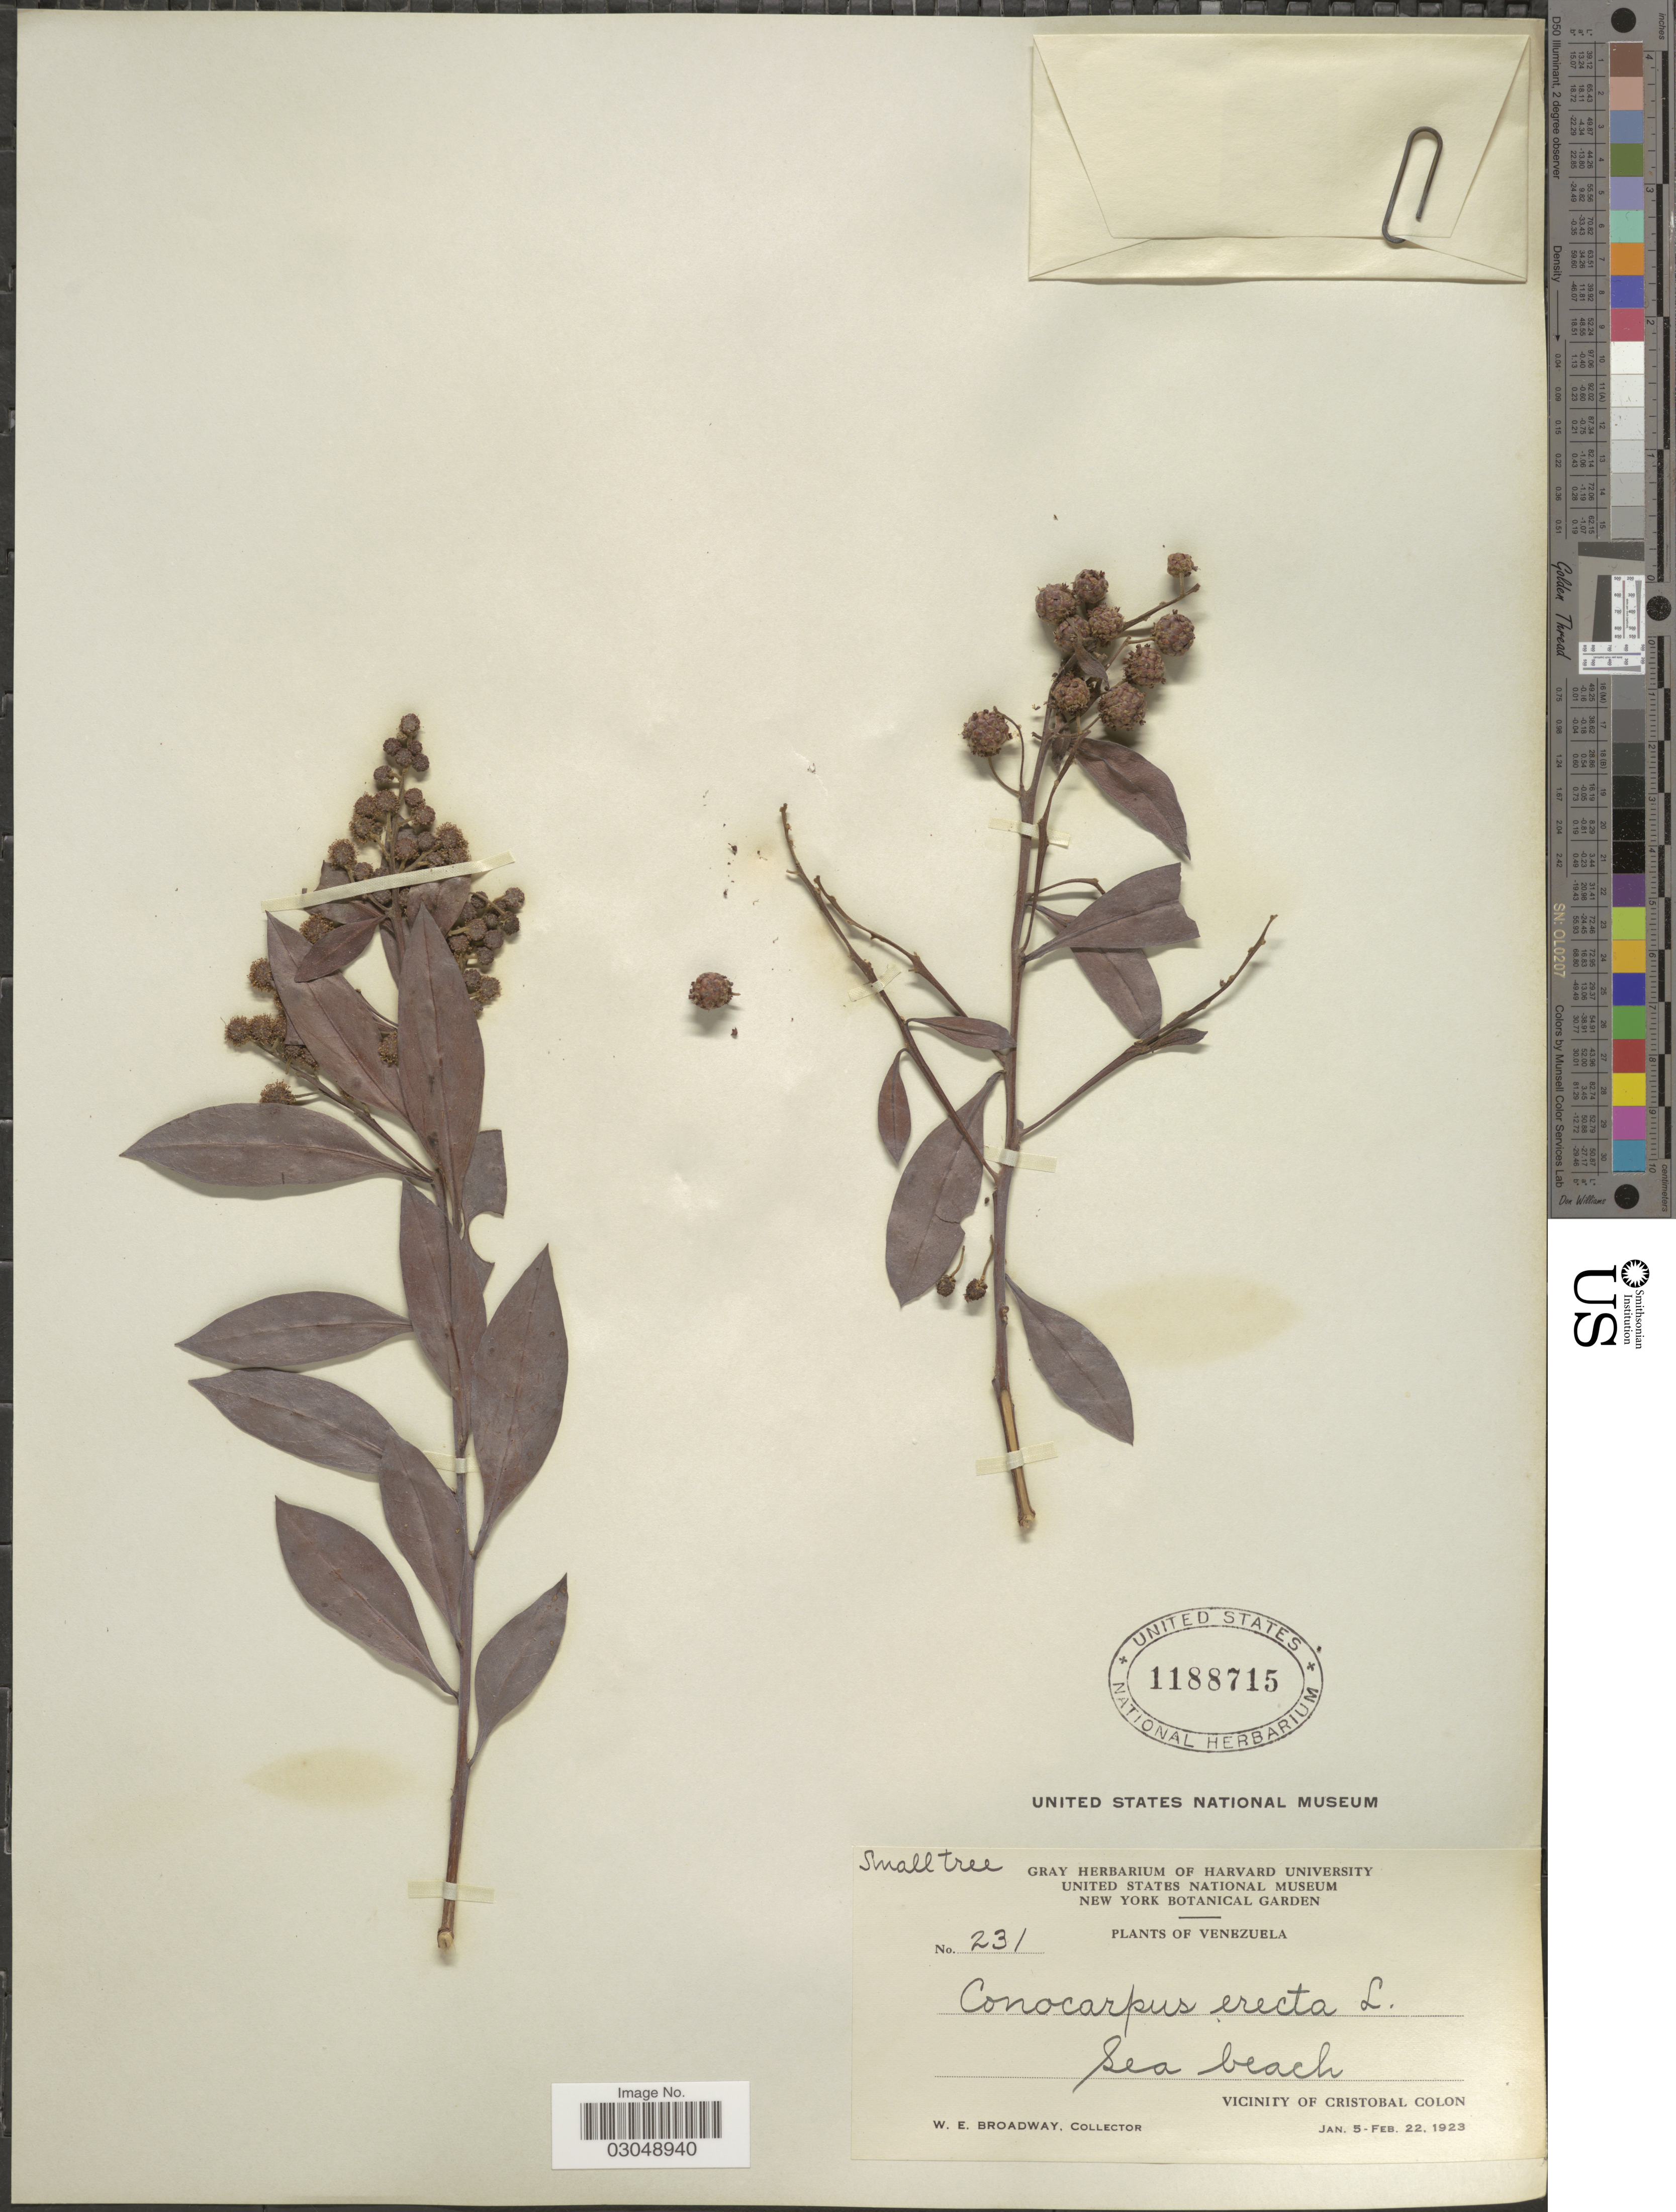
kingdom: Plantae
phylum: Tracheophyta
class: Magnoliopsida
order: Myrtales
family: Combretaceae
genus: Conocarpus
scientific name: Conocarpus erectus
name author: L.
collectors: W. E. Broadway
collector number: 231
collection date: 1923-01-05/1923-02-22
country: Venezuela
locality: Sea beach, Vicinity of Cristobal Colon.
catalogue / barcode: US 1188715